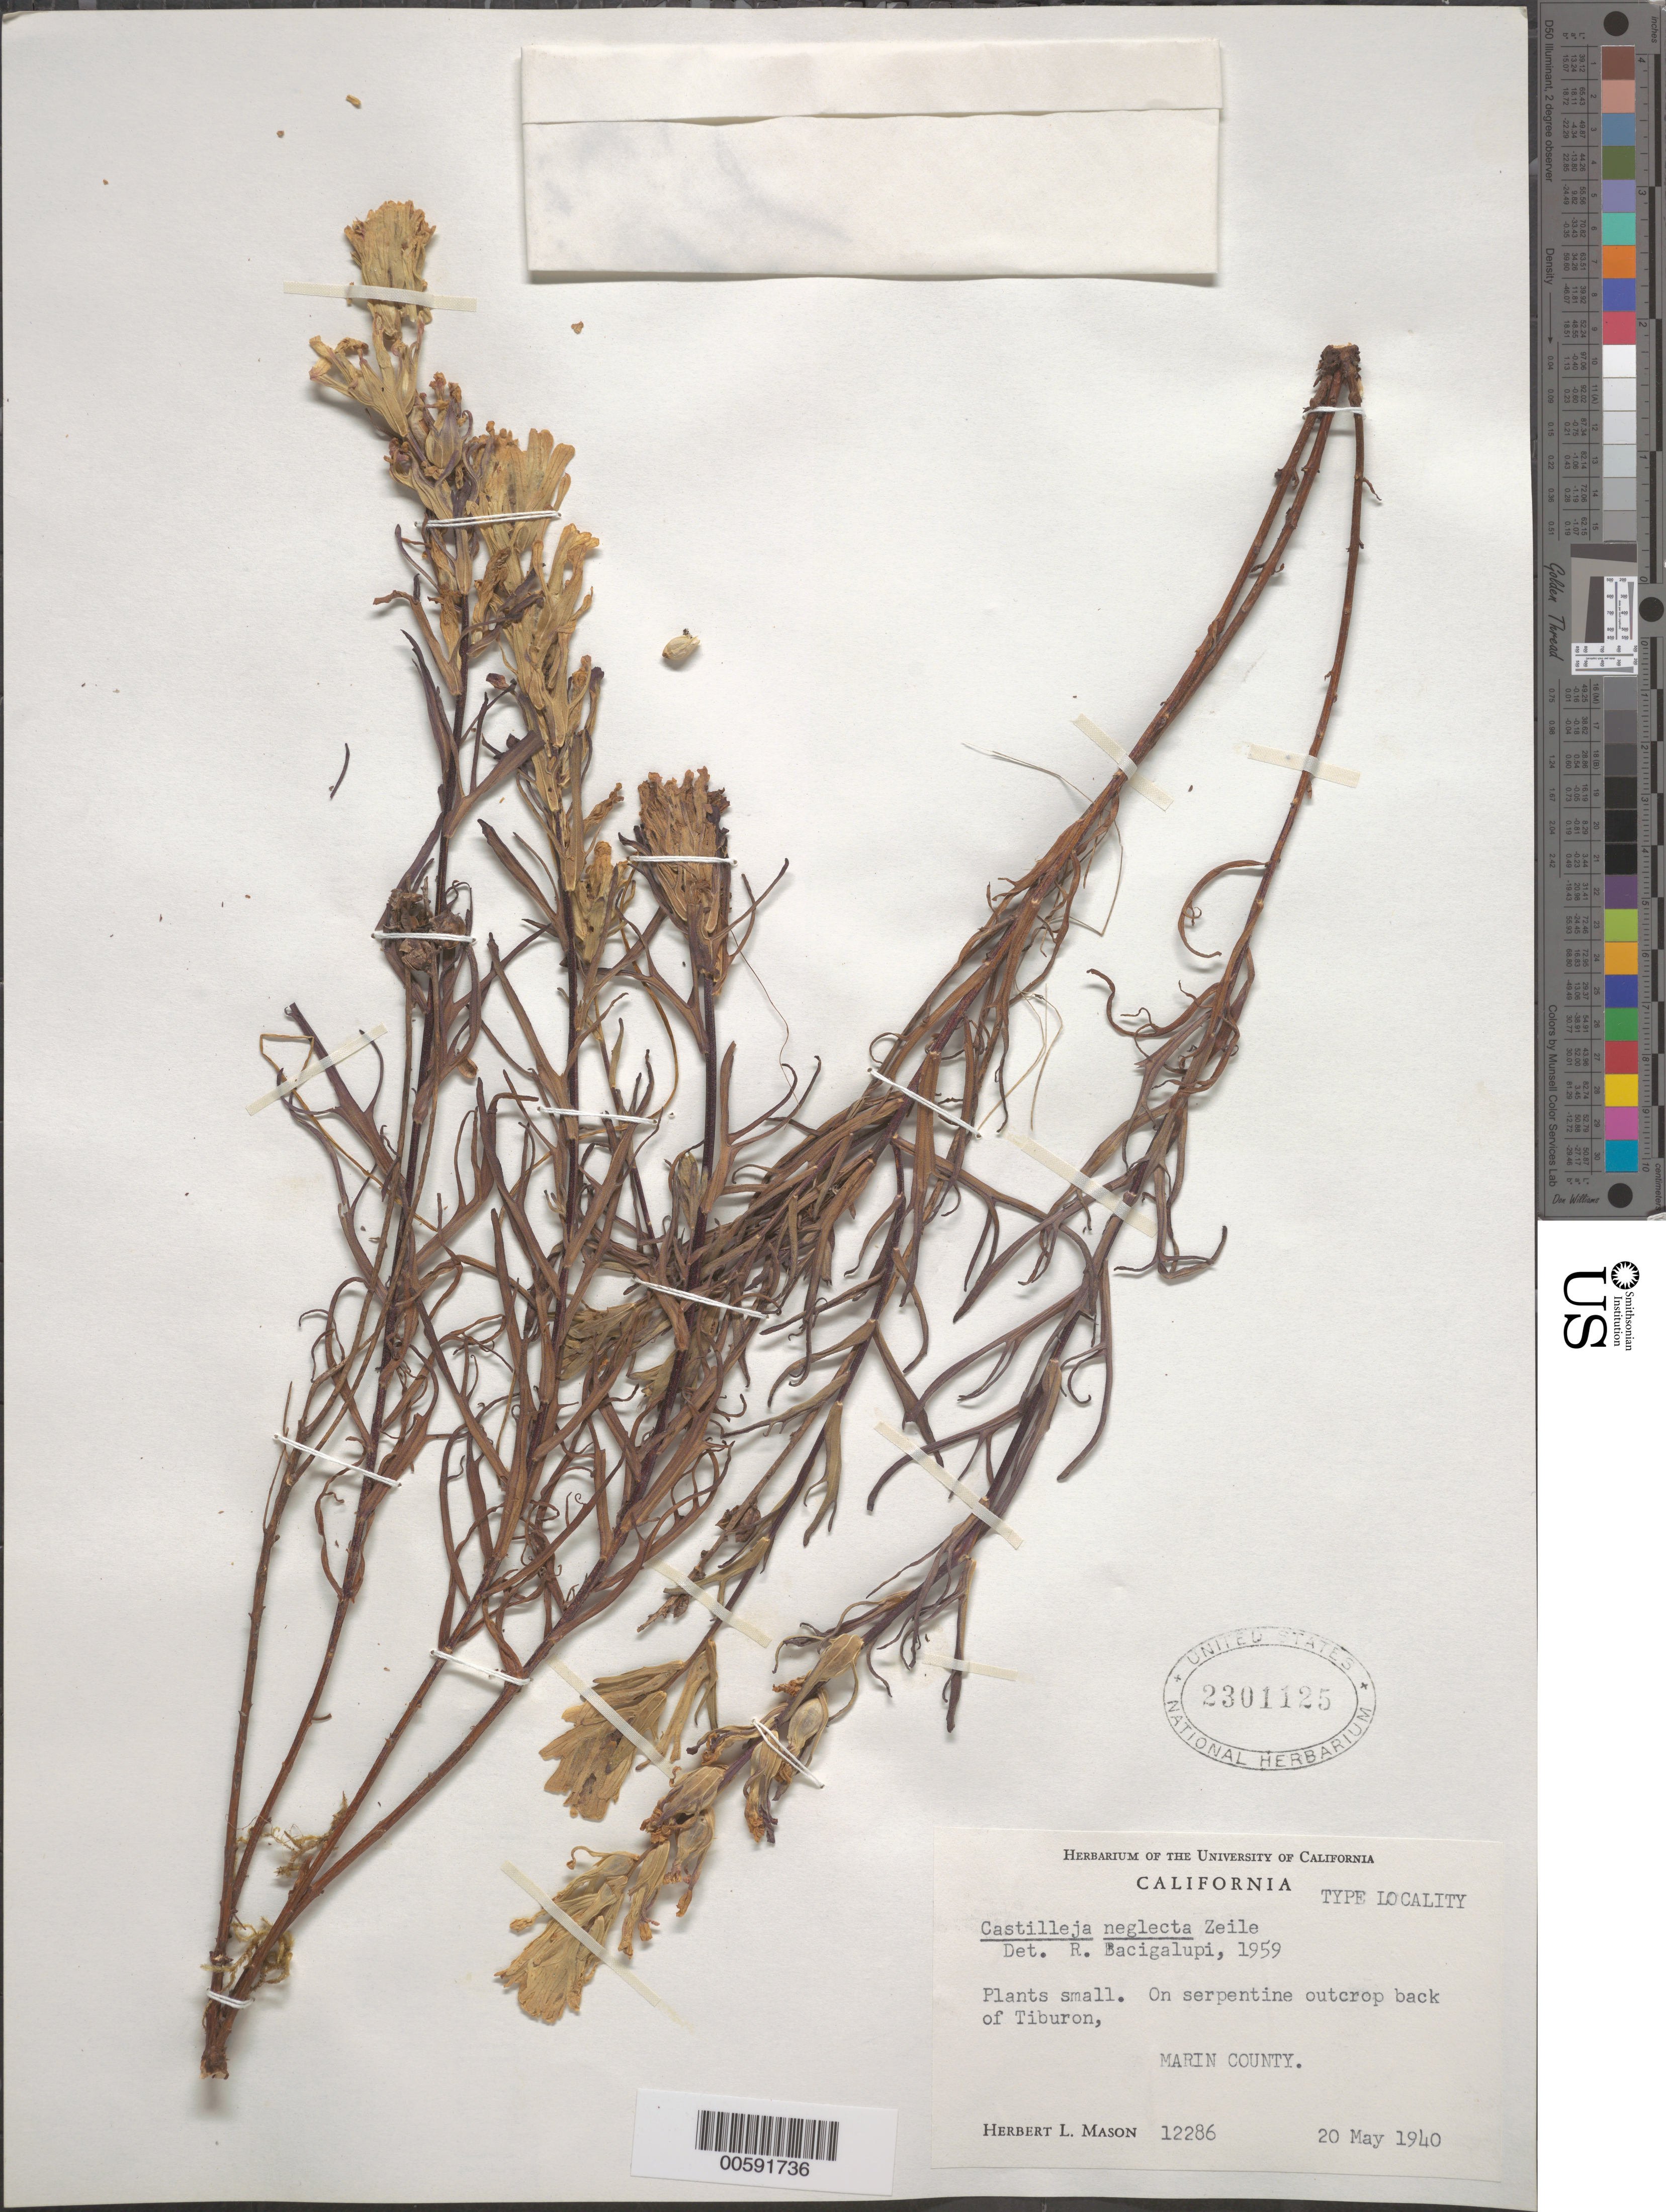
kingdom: Plantae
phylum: Tracheophyta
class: Magnoliopsida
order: Lamiales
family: Orobanchaceae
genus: Castilleja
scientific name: Castilleja affinis subsp. neglecta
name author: (Zeile) T.I. Chuang & Heckard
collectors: H. L. Mason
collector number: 12286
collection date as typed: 20 May 1940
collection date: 1940-05-20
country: United States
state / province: California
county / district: Marin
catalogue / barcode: US 2301125